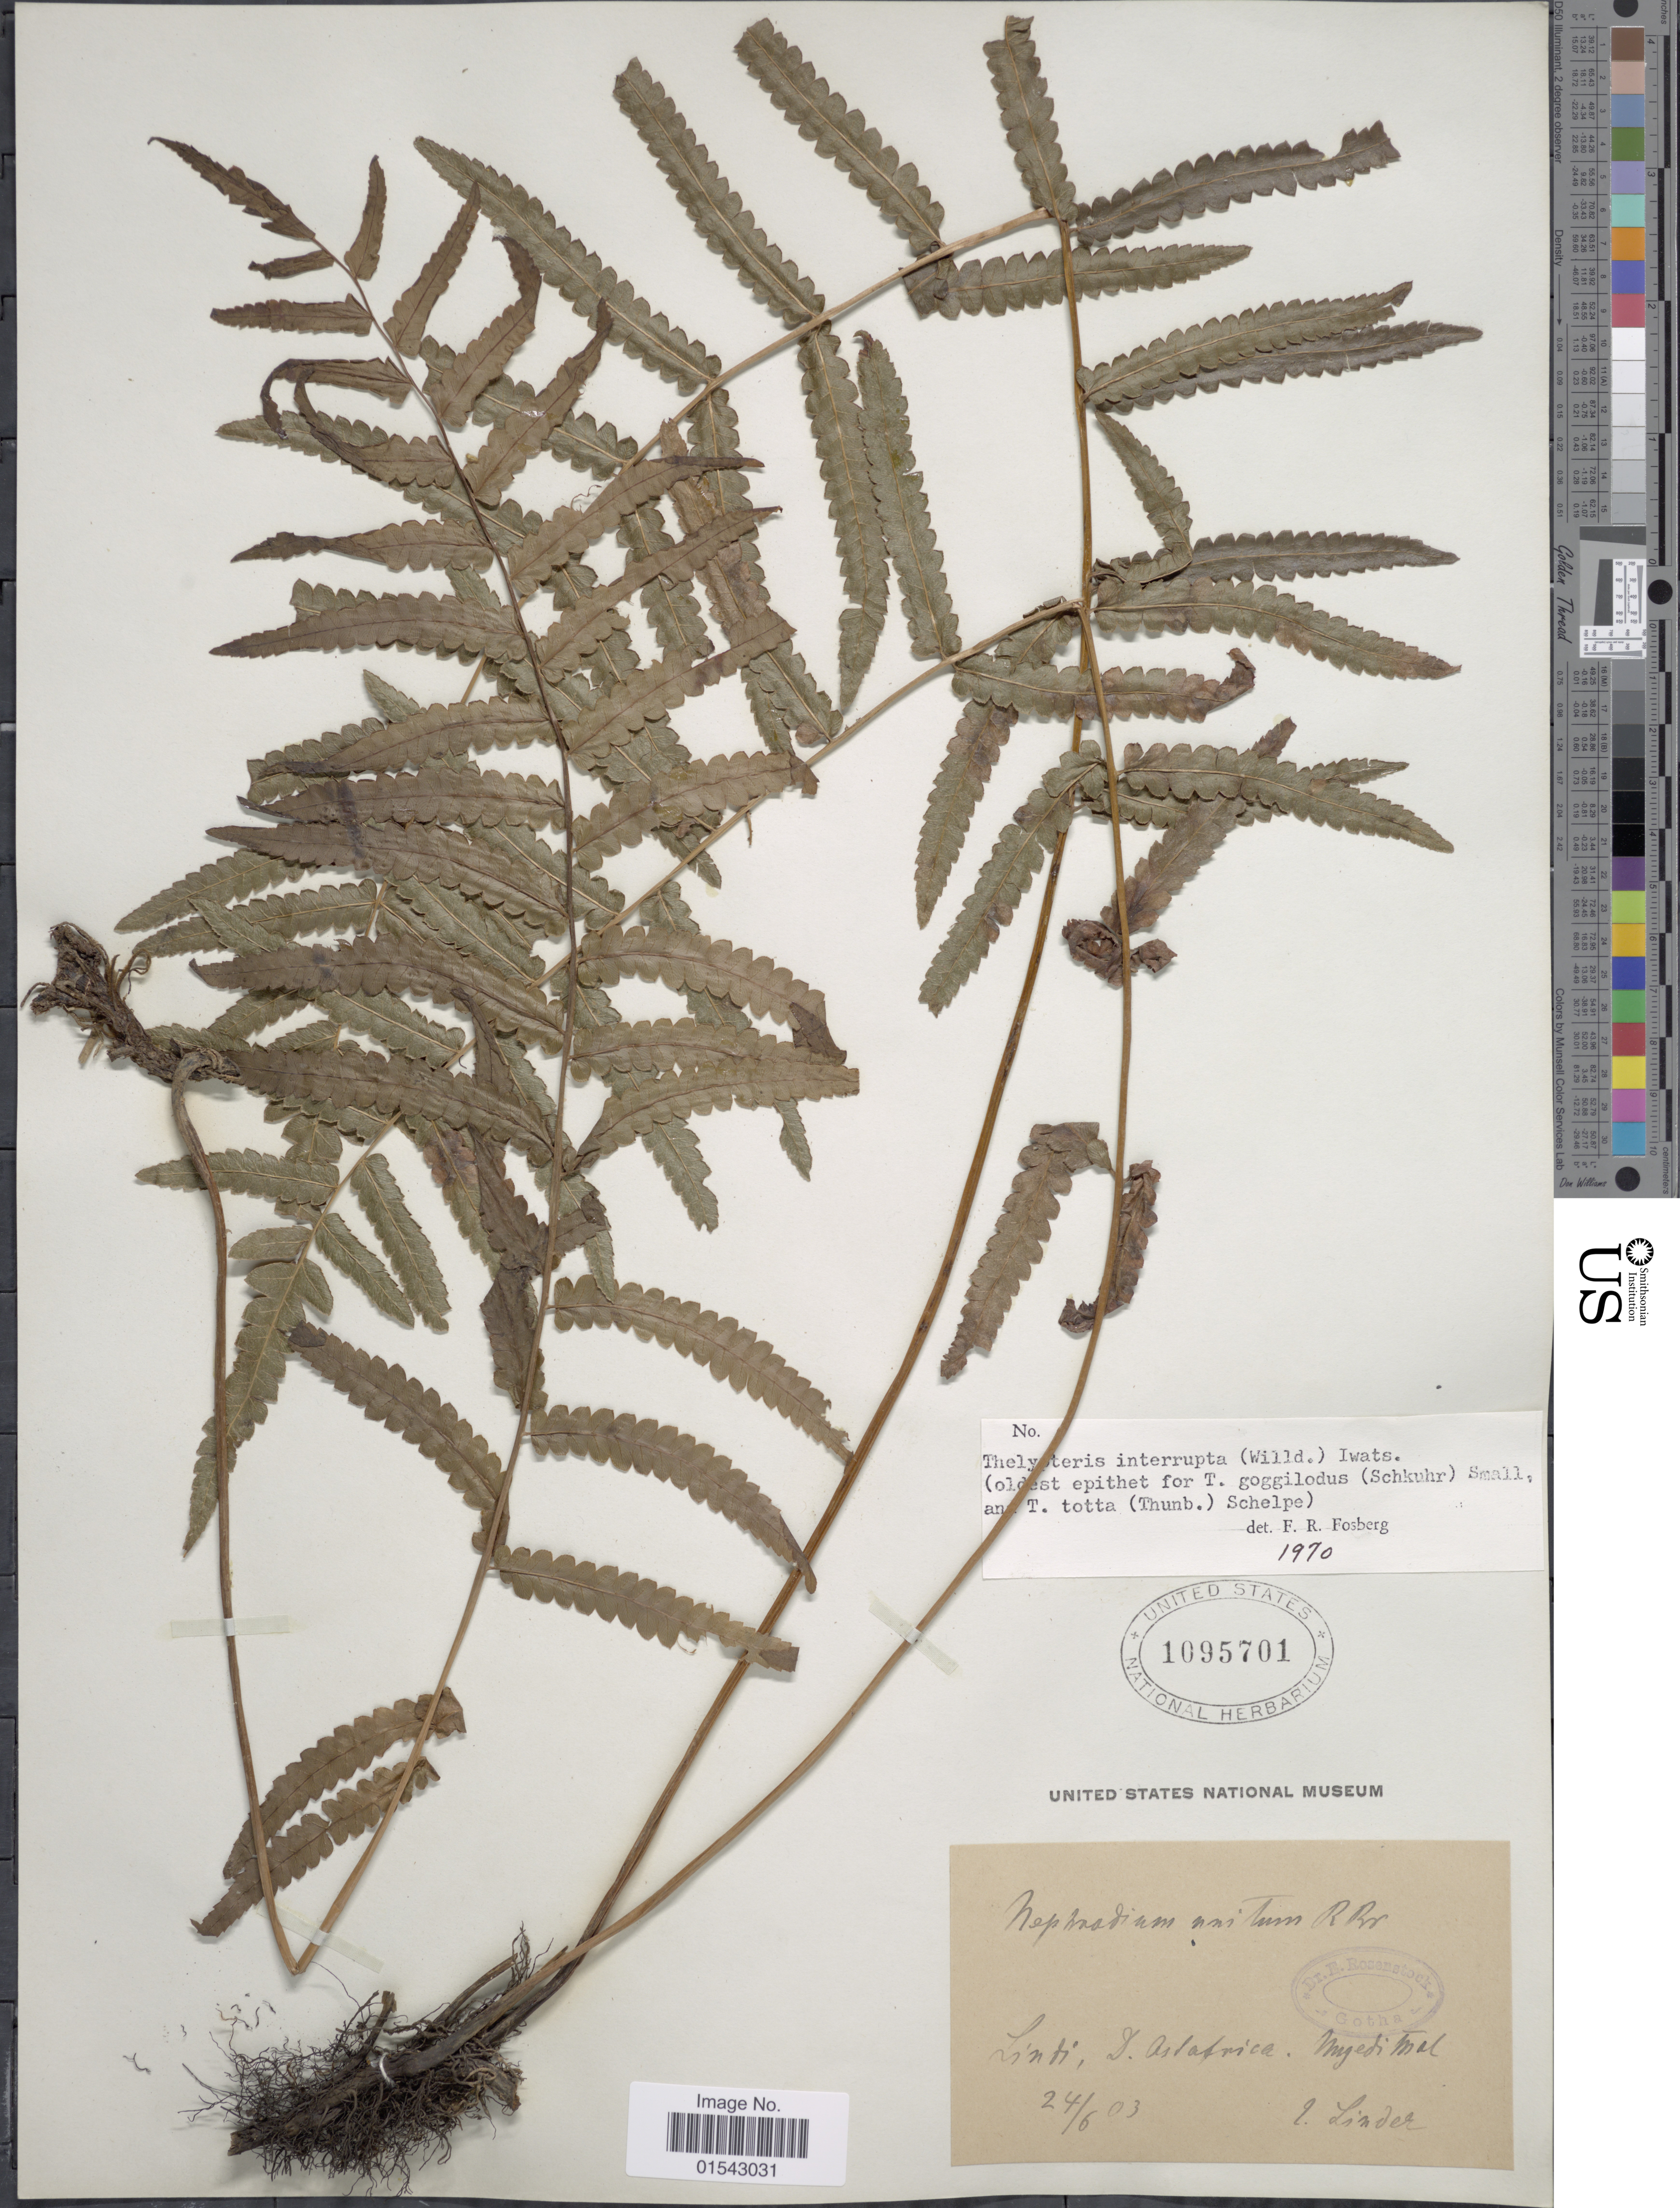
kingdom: Plantae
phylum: Tracheophyta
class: Polypodiopsida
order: Polypodiales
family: Thelypteridaceae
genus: Cyclosorus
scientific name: Cyclosorus interruptus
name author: (Willd.) H. Itô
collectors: -. Linder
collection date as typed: Transcribed d/m/y: 26/6/3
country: Tanzania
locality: Lindi, D. Ost Africa, myedimal [interpreted]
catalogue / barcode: US 1095701